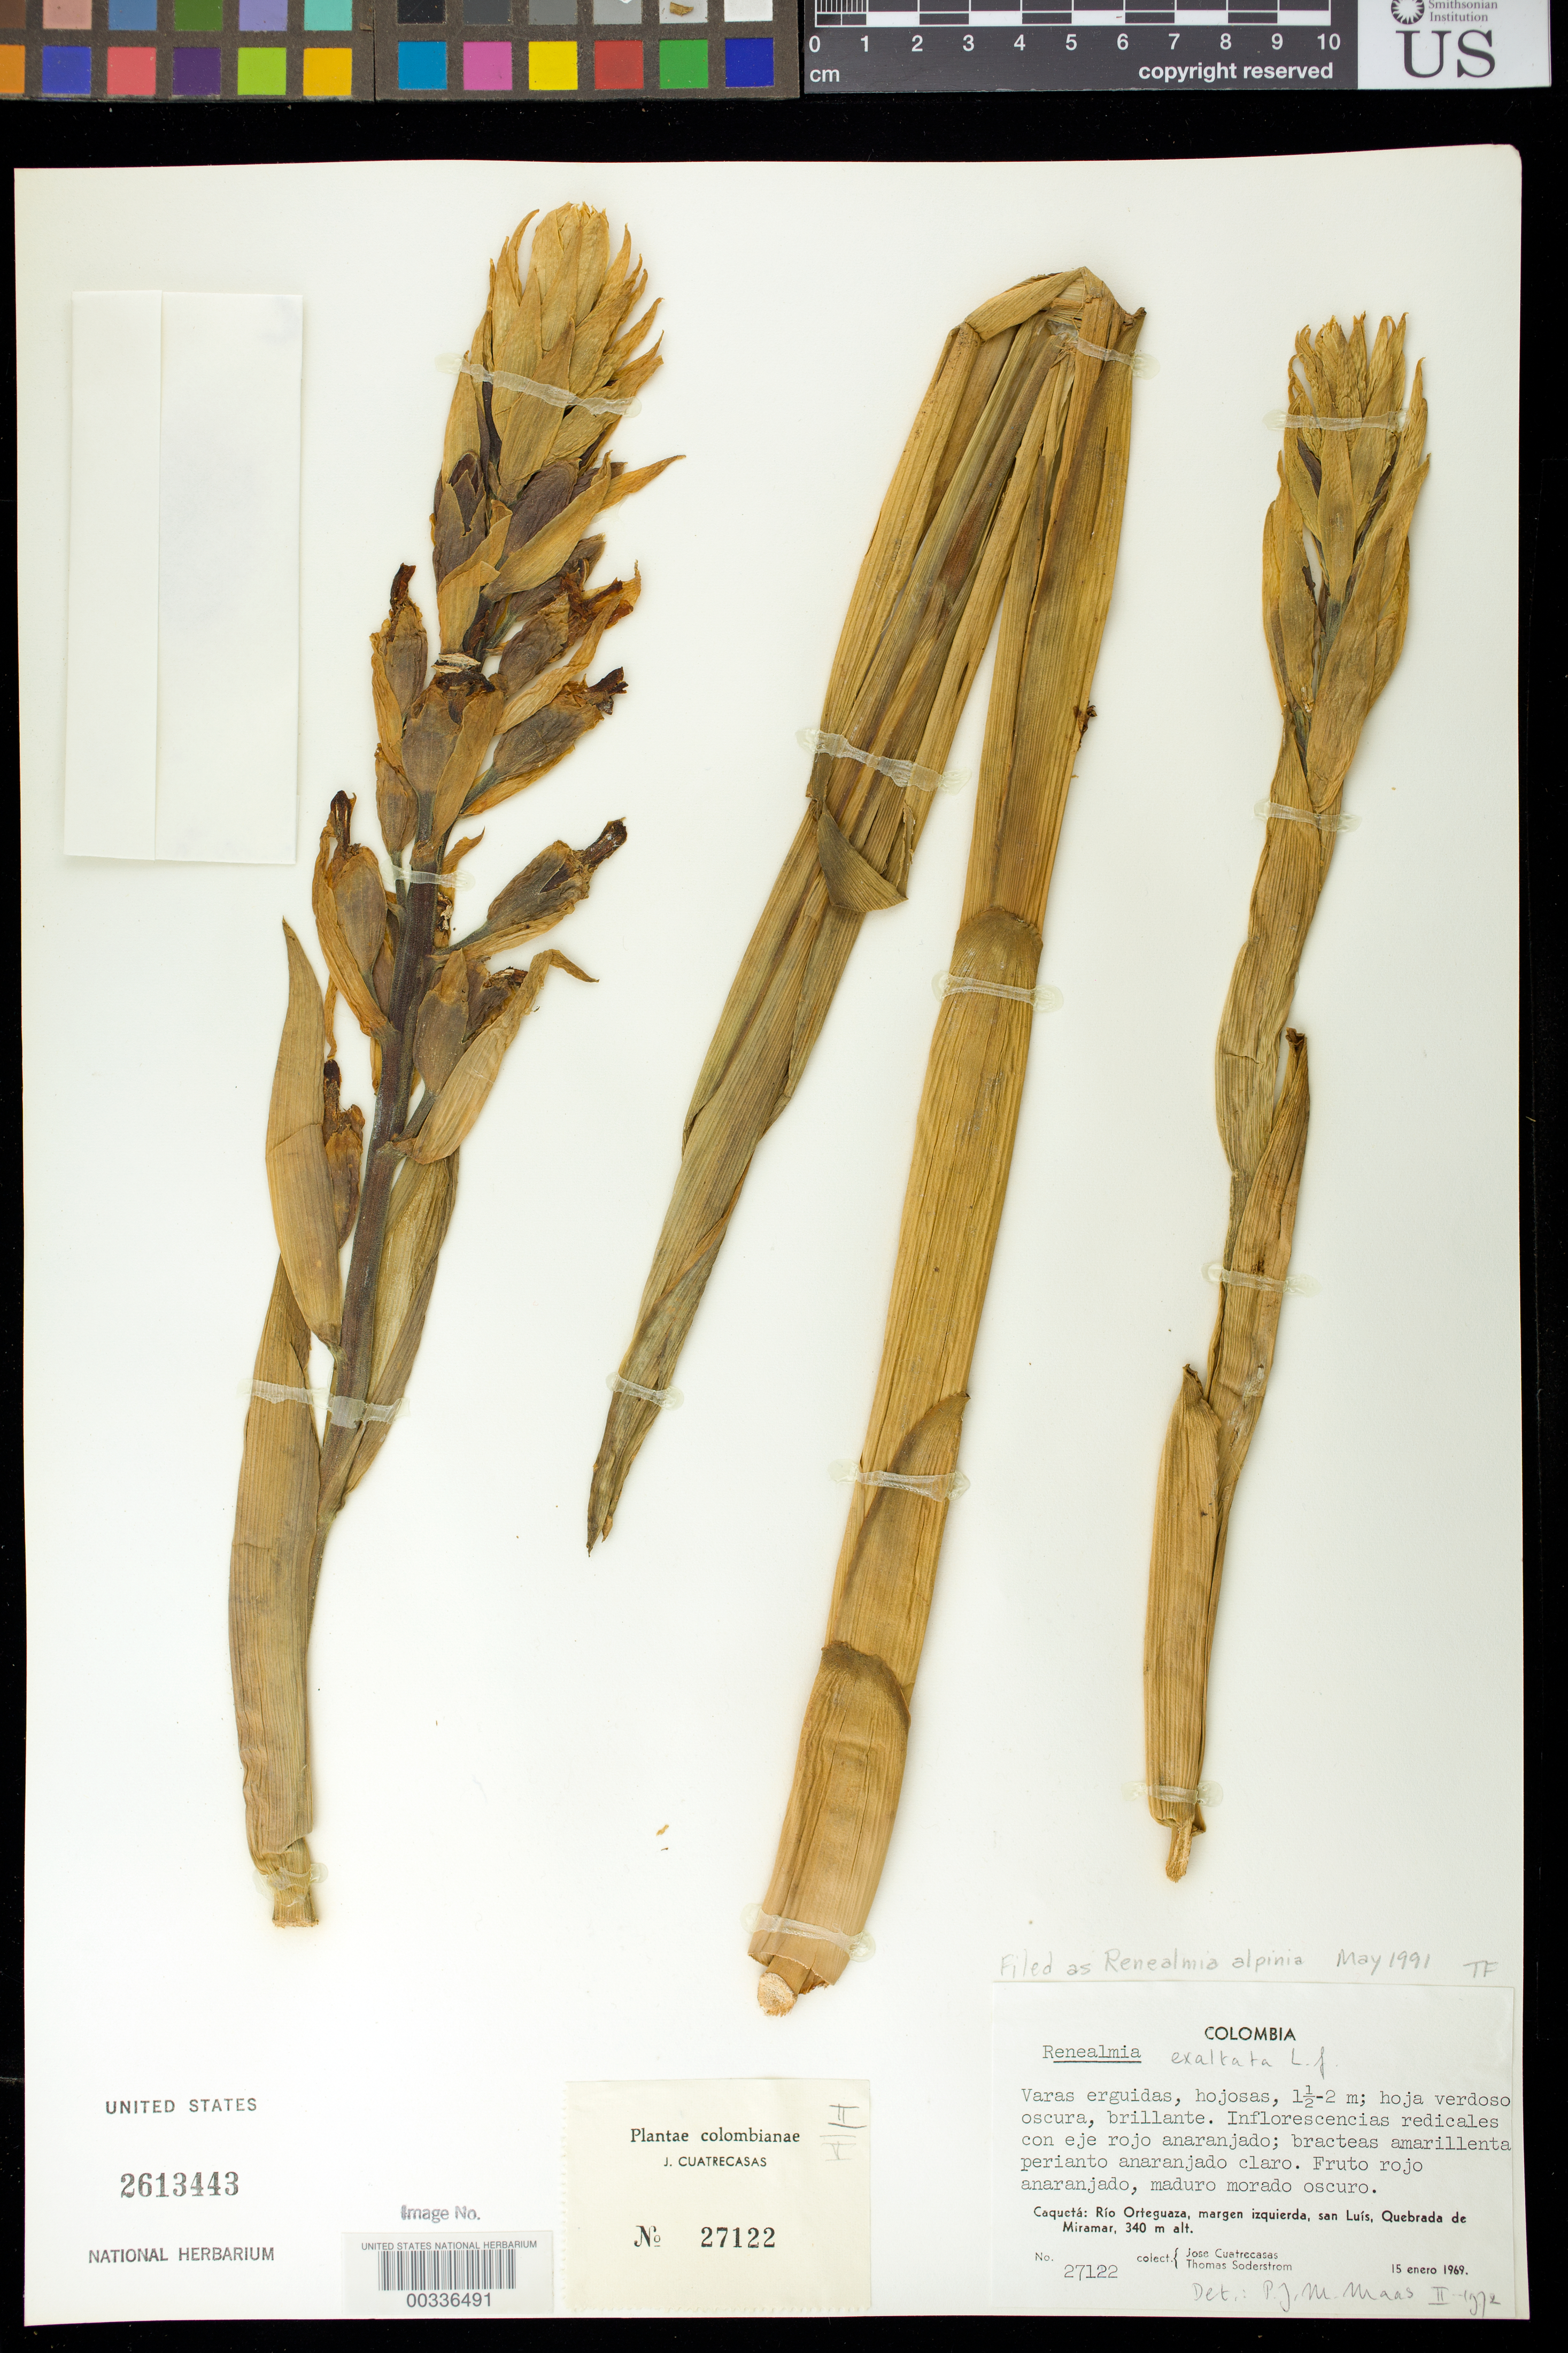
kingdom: Plantae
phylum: Tracheophyta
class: Liliopsida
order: Zingiberales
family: Zingiberaceae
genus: Renealmia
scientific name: Renealmia alpinia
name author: (Rottb.) Maas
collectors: J. Cuatrecasas & T. R. Soderstrom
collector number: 27122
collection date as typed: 15 Jan 1969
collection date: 1969-01-15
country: Colombia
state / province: Caquetá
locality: Rio Ortequaza, Margen Izquierda, San Luis, Quebrada de Miramar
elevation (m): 340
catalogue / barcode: US 2613443